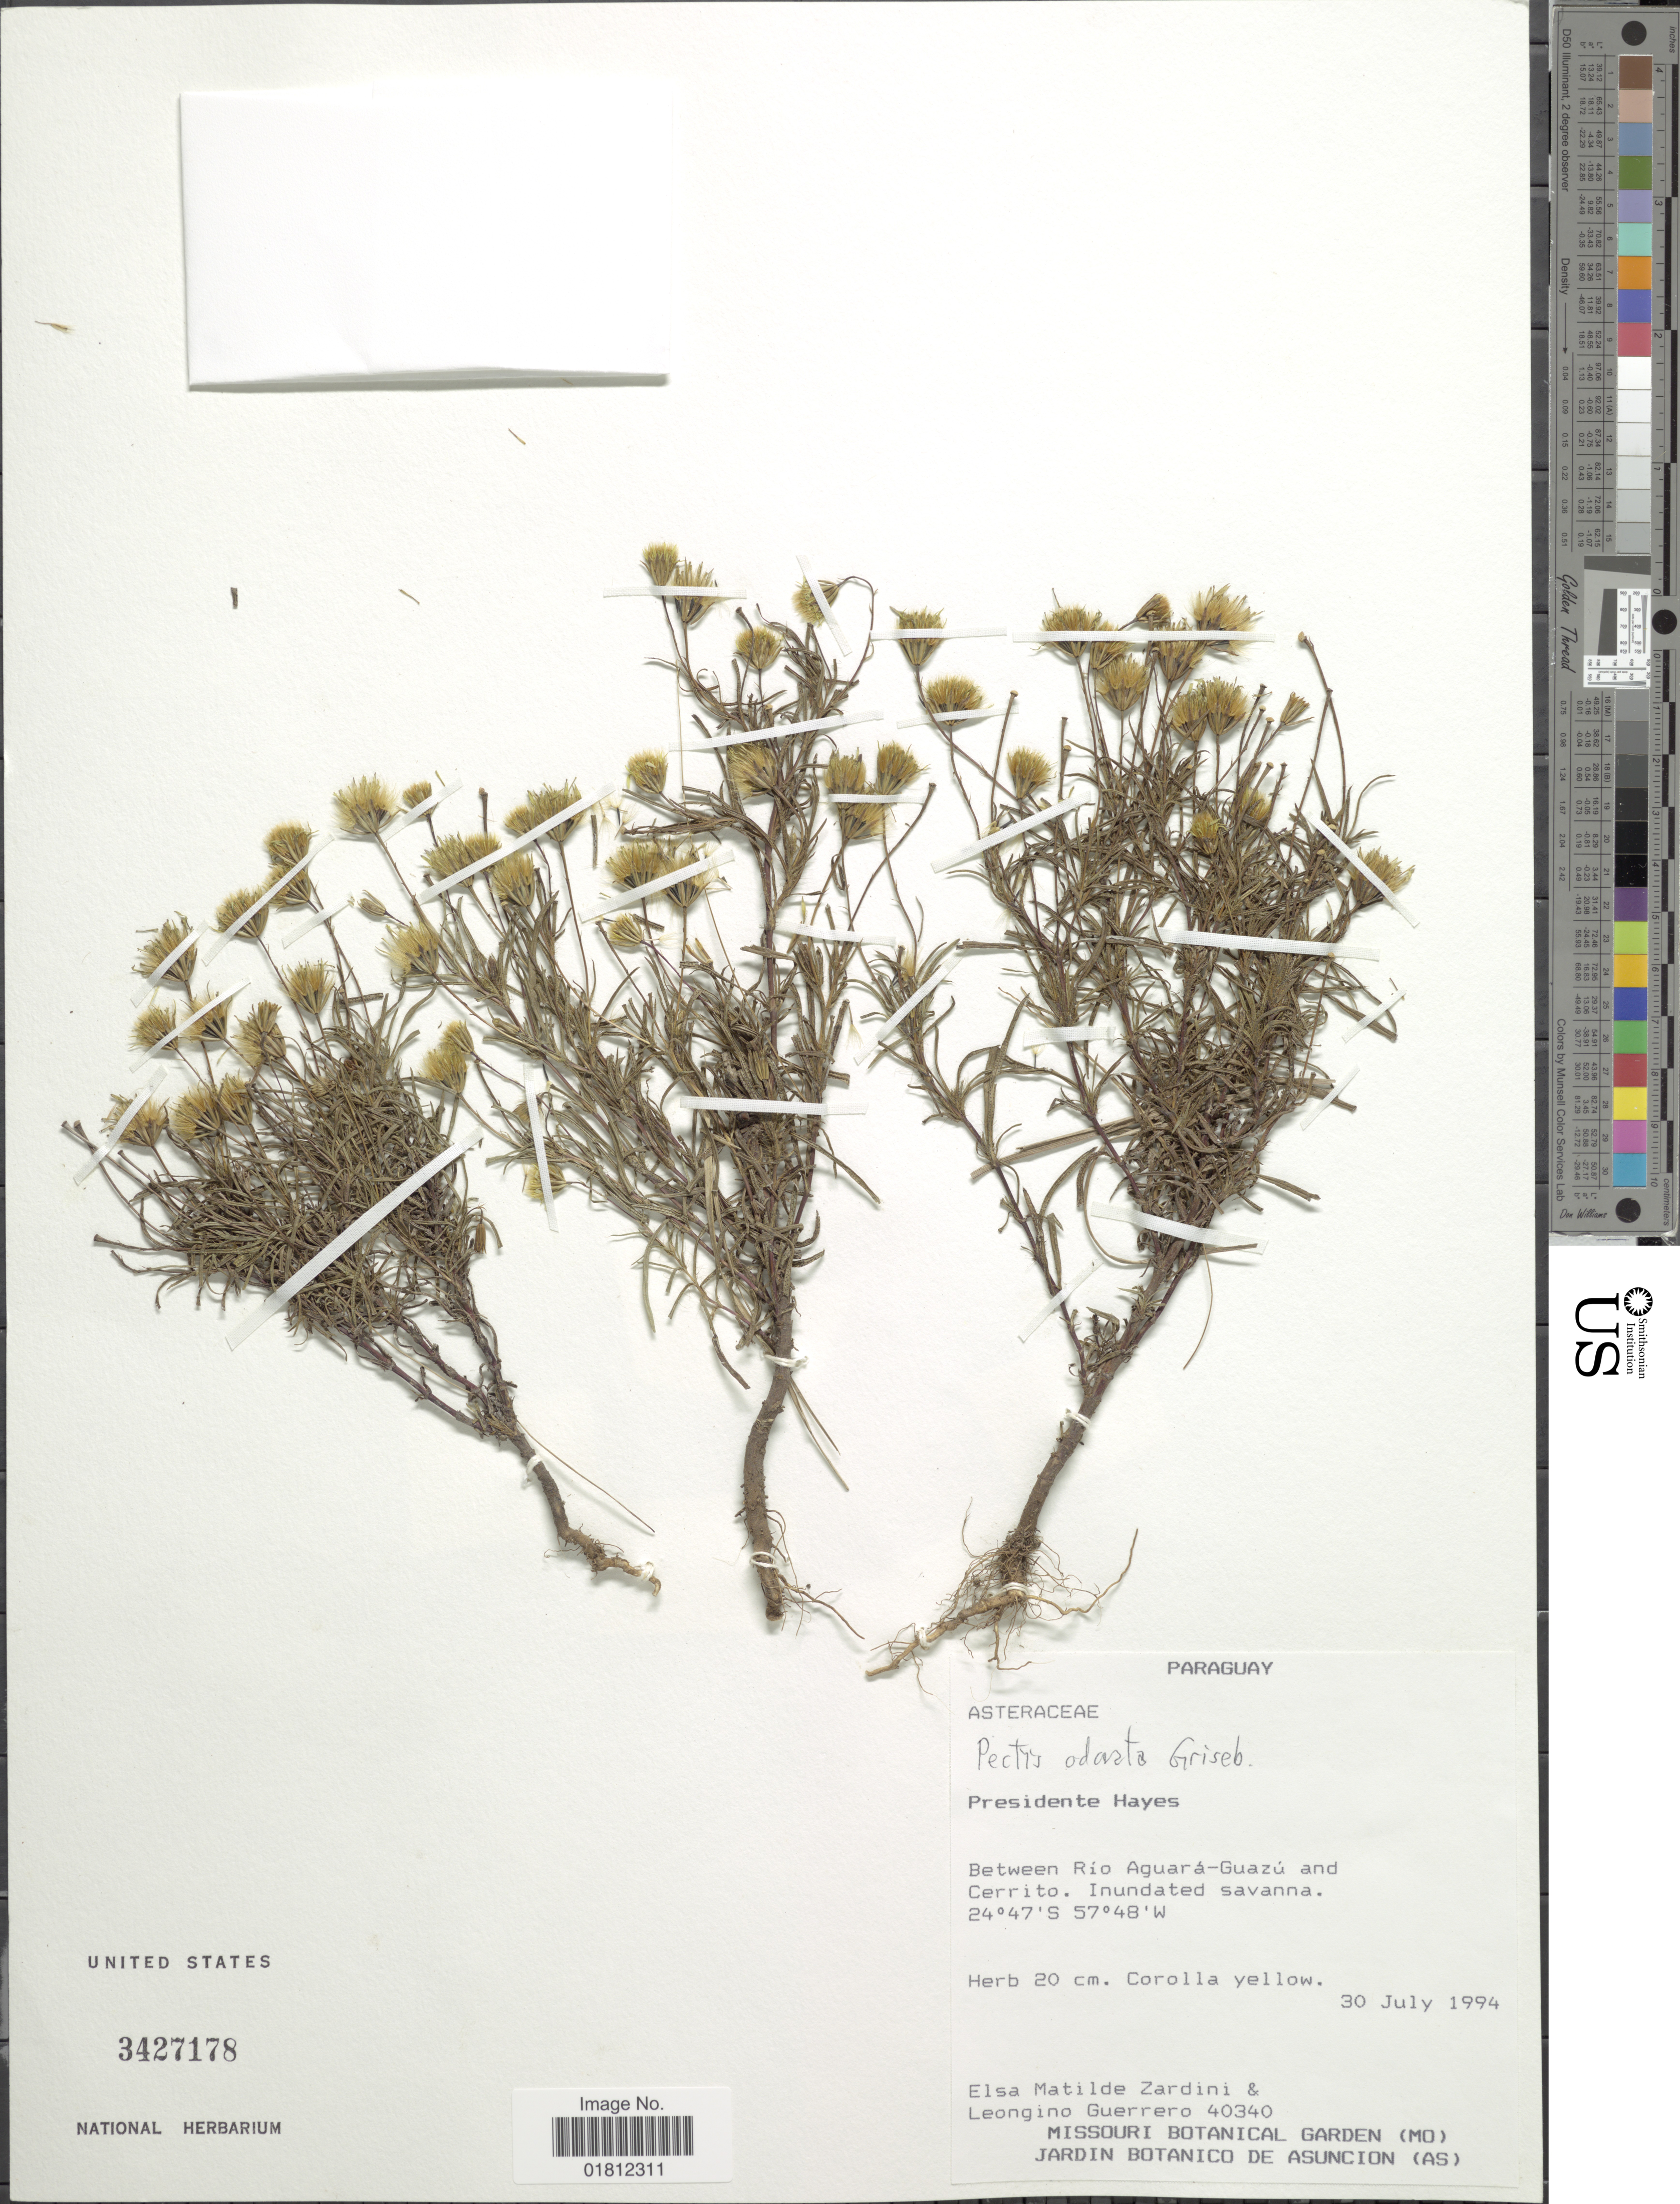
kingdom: Plantae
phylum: Tracheophyta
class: Magnoliopsida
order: Asterales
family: Asteraceae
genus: Pectis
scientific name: Pectis odorata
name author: Griseb.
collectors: E. M. Zardini & L. Guerrero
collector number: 40340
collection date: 1994-07-30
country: Paraguay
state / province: Presidente Hayes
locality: Presidente Hayes, Between Rio Aguara-Guazu, and Cerrito.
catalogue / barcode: US 3427178